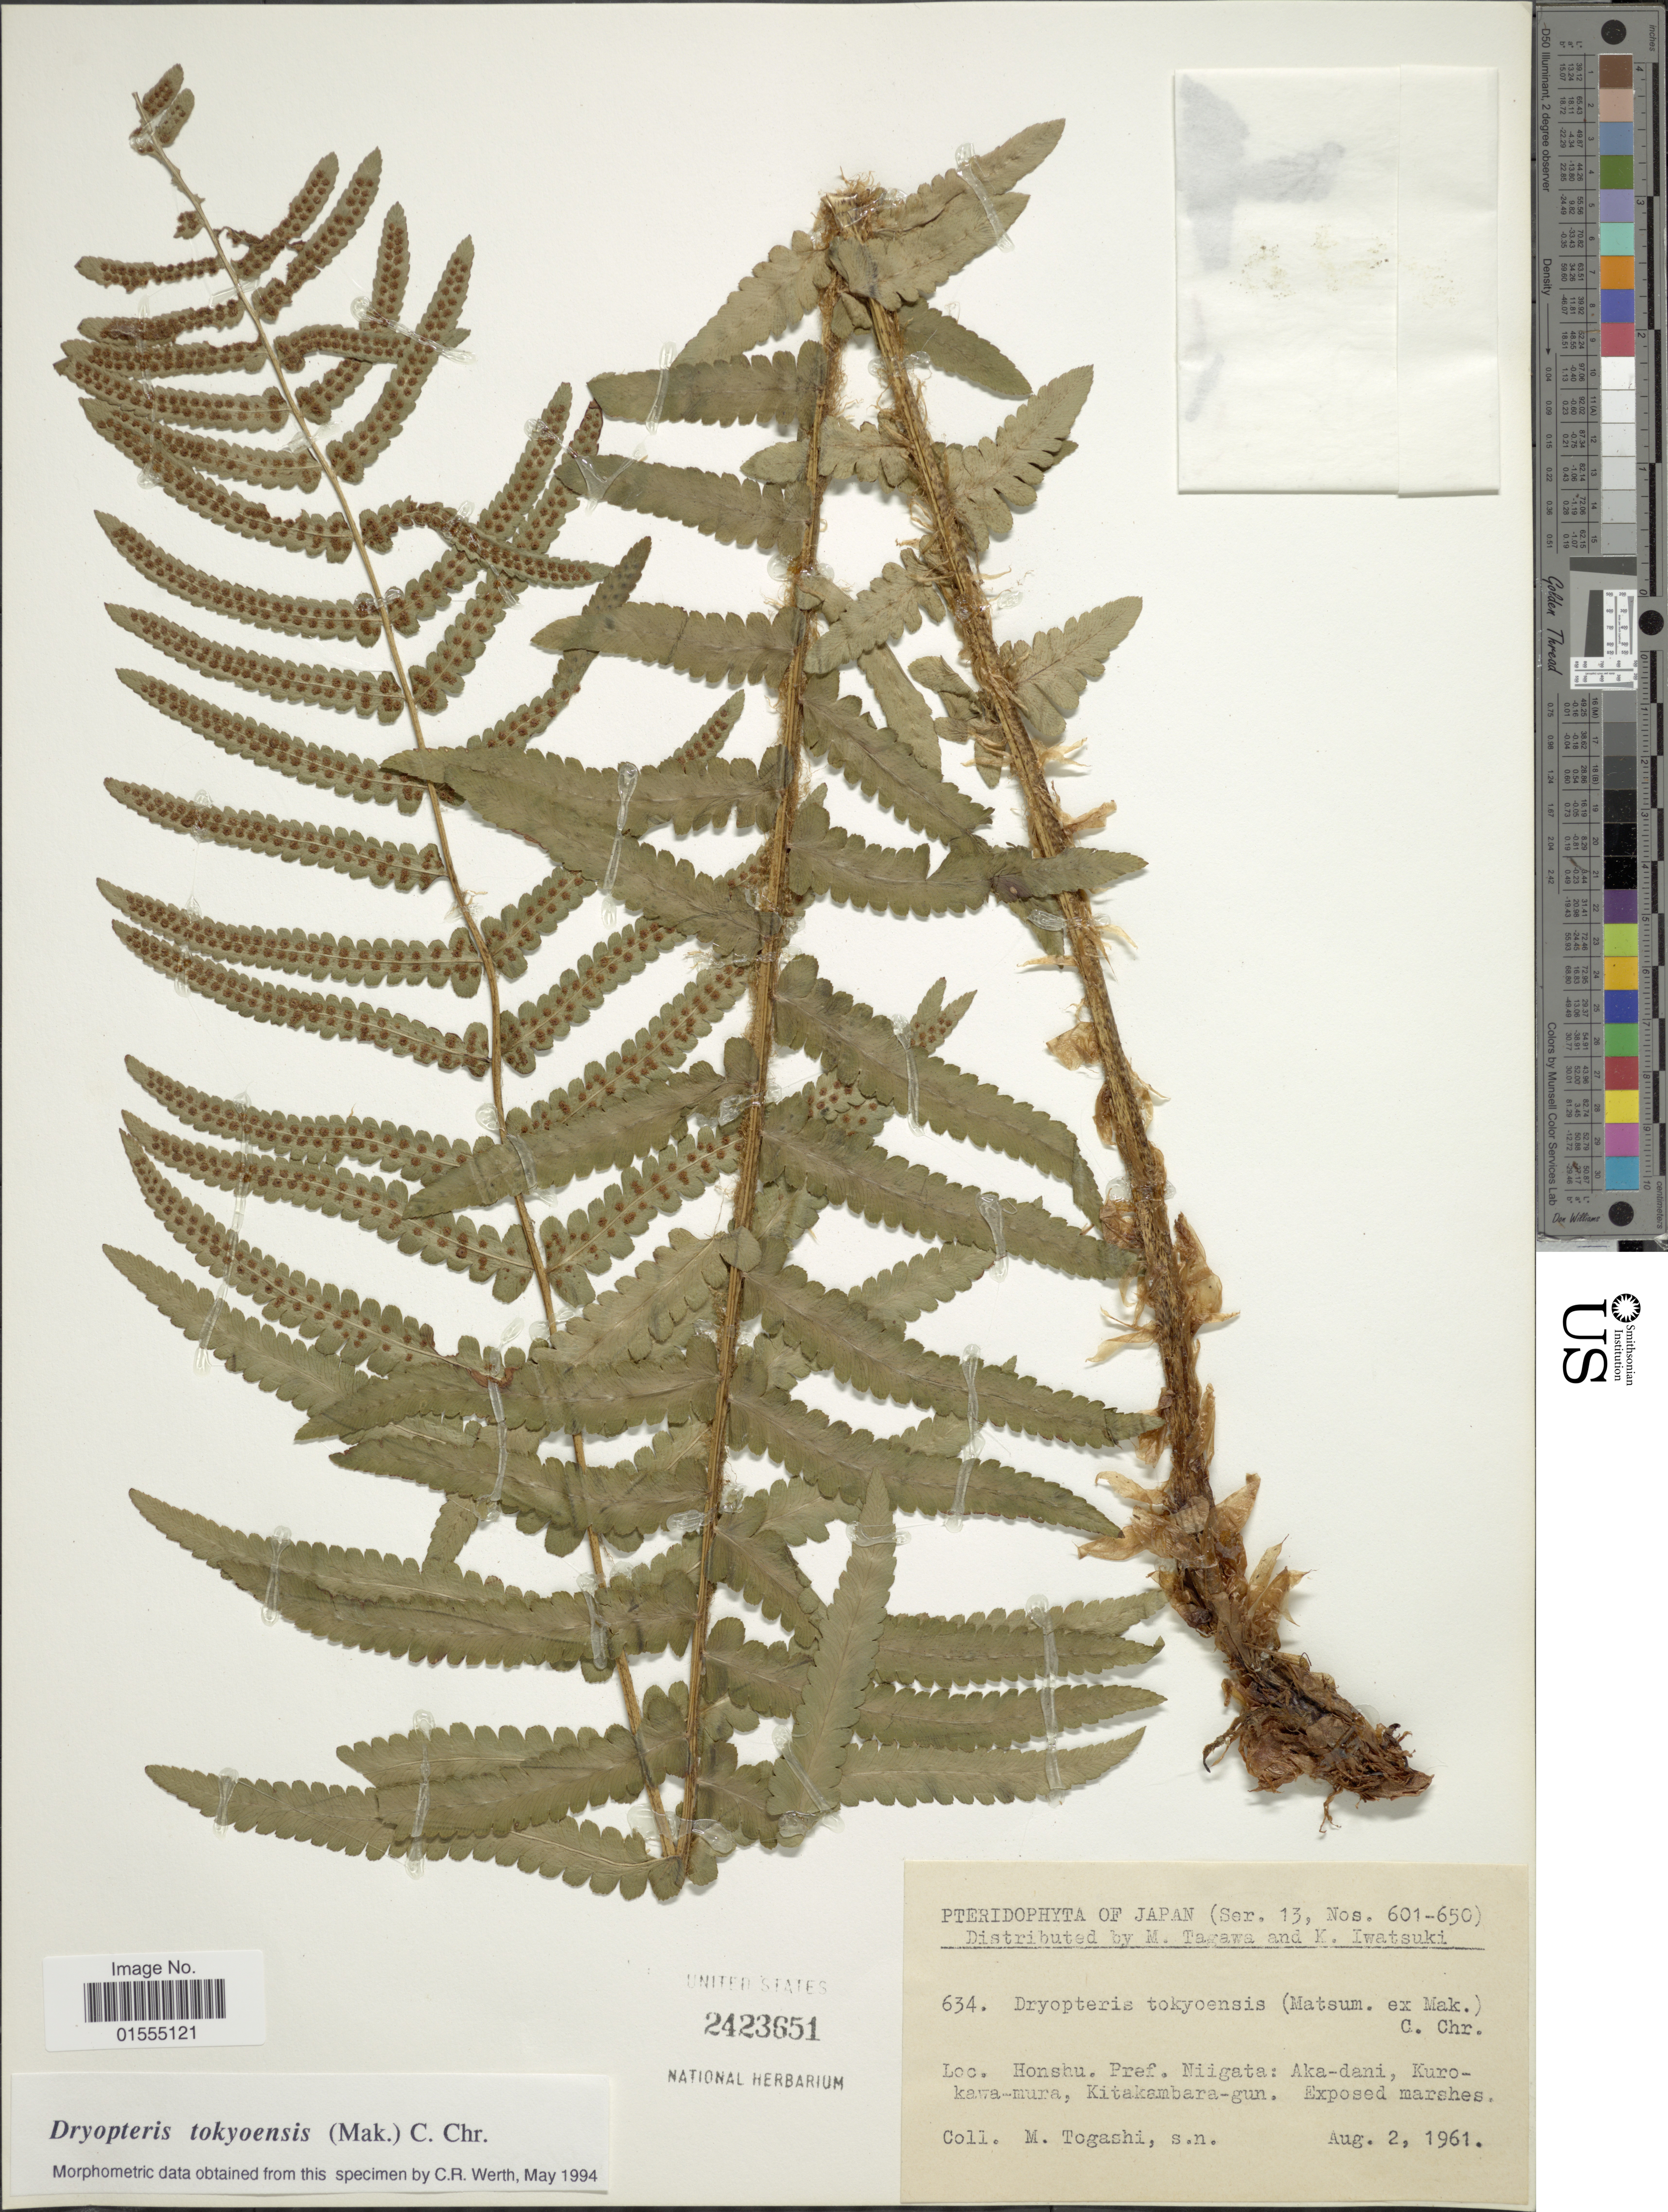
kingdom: Plantae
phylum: Tracheophyta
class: Polypodiopsida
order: Polypodiales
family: Dryopteridaceae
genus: Dryopteris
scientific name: Dryopteris tokyoensis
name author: (Matsum. ex Makino) C. Chr.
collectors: M. Togashi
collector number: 634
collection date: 1961-08-02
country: Japan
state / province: Niigata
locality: Honshu Pref Niigata: Aka-dani, Kuro-kawa-mura, Kitakambara-gun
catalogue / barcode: US 2423651